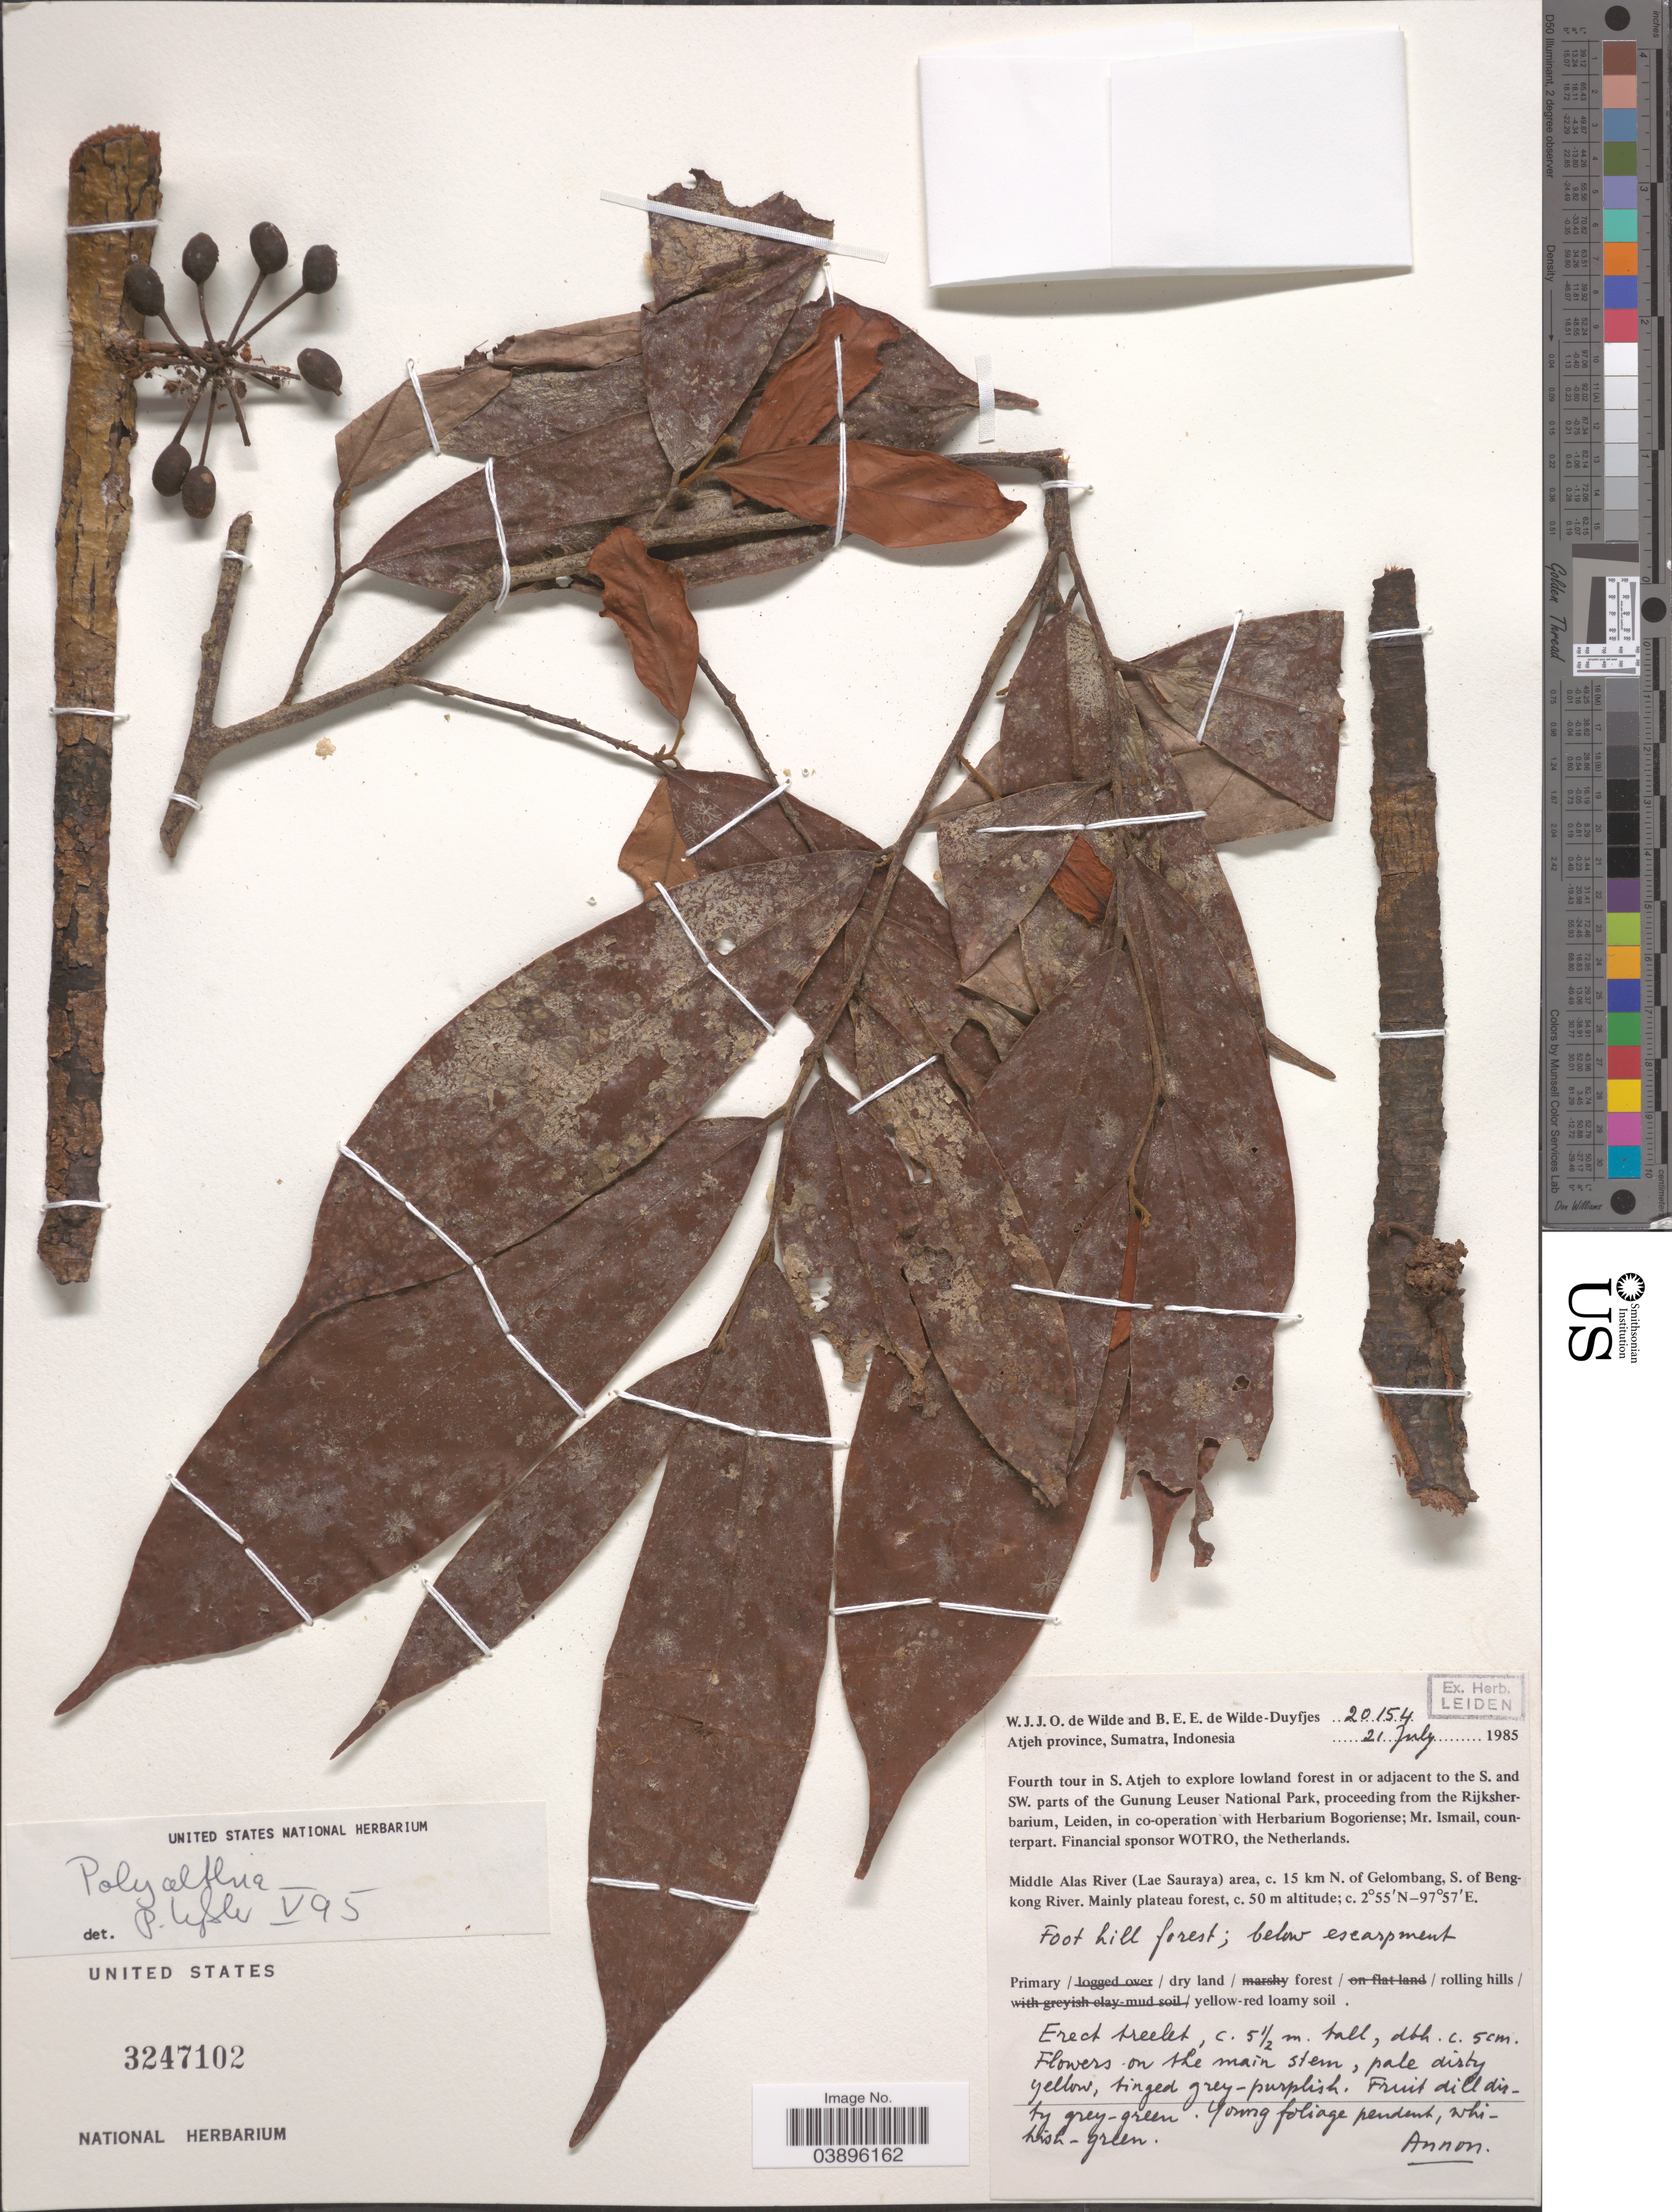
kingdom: Plantae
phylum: Tracheophyta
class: Magnoliopsida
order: Magnoliales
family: Annonaceae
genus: Polyalthia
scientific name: Polyalthia sp.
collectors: W. J. de Wilde & B. E. de Wilde-Duyfjes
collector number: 20154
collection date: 1985-07-21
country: Indonesia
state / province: Sumatra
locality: Atjeh province. Fourth tour in S. Atjeh to explore lowland forest in or adjacent to the S. and SW. parts of Gunung Leuser National Park, proceeding from Rijksherbarium, Leiden. Middle Alas River (Lae Sauraya) area, c. 15 km N. of Gelombang, S. of Bengkong River.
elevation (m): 50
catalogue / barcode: US 3247102